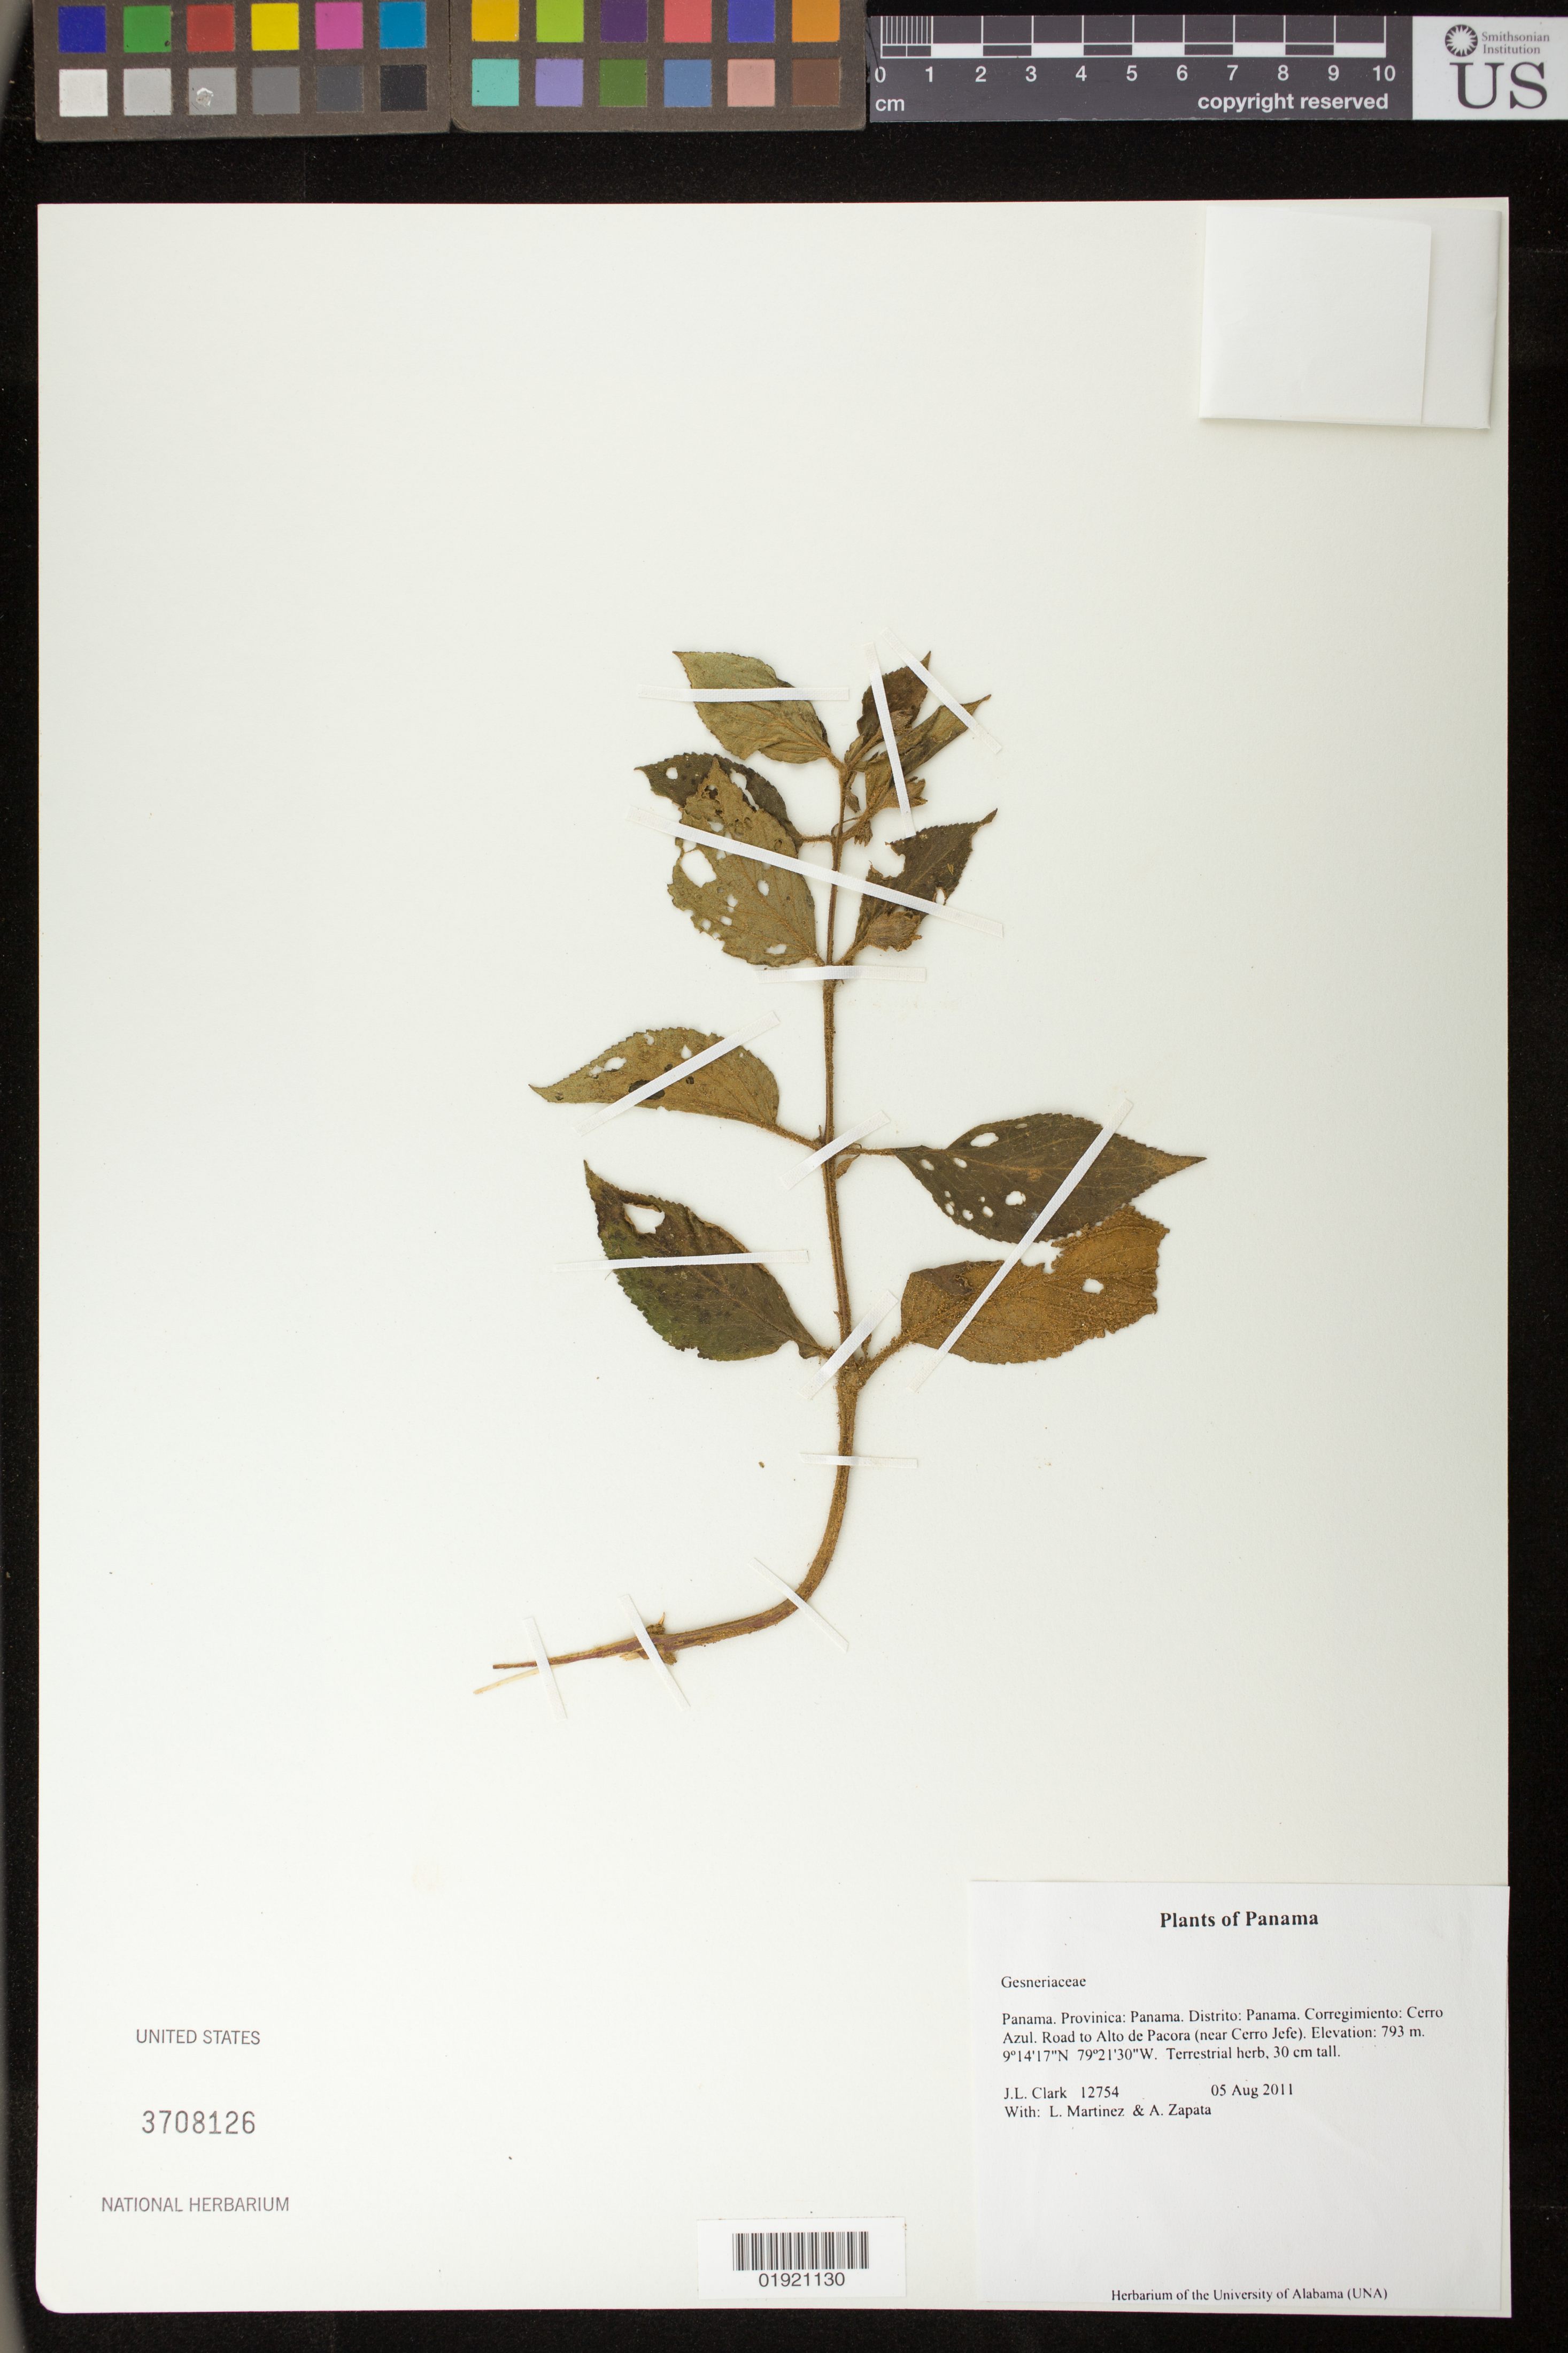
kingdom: Plantae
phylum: Tracheophyta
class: Magnoliopsida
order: Lamiales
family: Gesneriaceae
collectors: J. L. Clark, L. Martinez & A. Zapata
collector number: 12754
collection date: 2011-08-05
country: Panama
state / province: Panamá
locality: Distrito: Panama. Corregimiento: Cerro Azul. Road to Alto de Pacora (near Cerro Jefe).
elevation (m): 793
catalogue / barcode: US 3708126